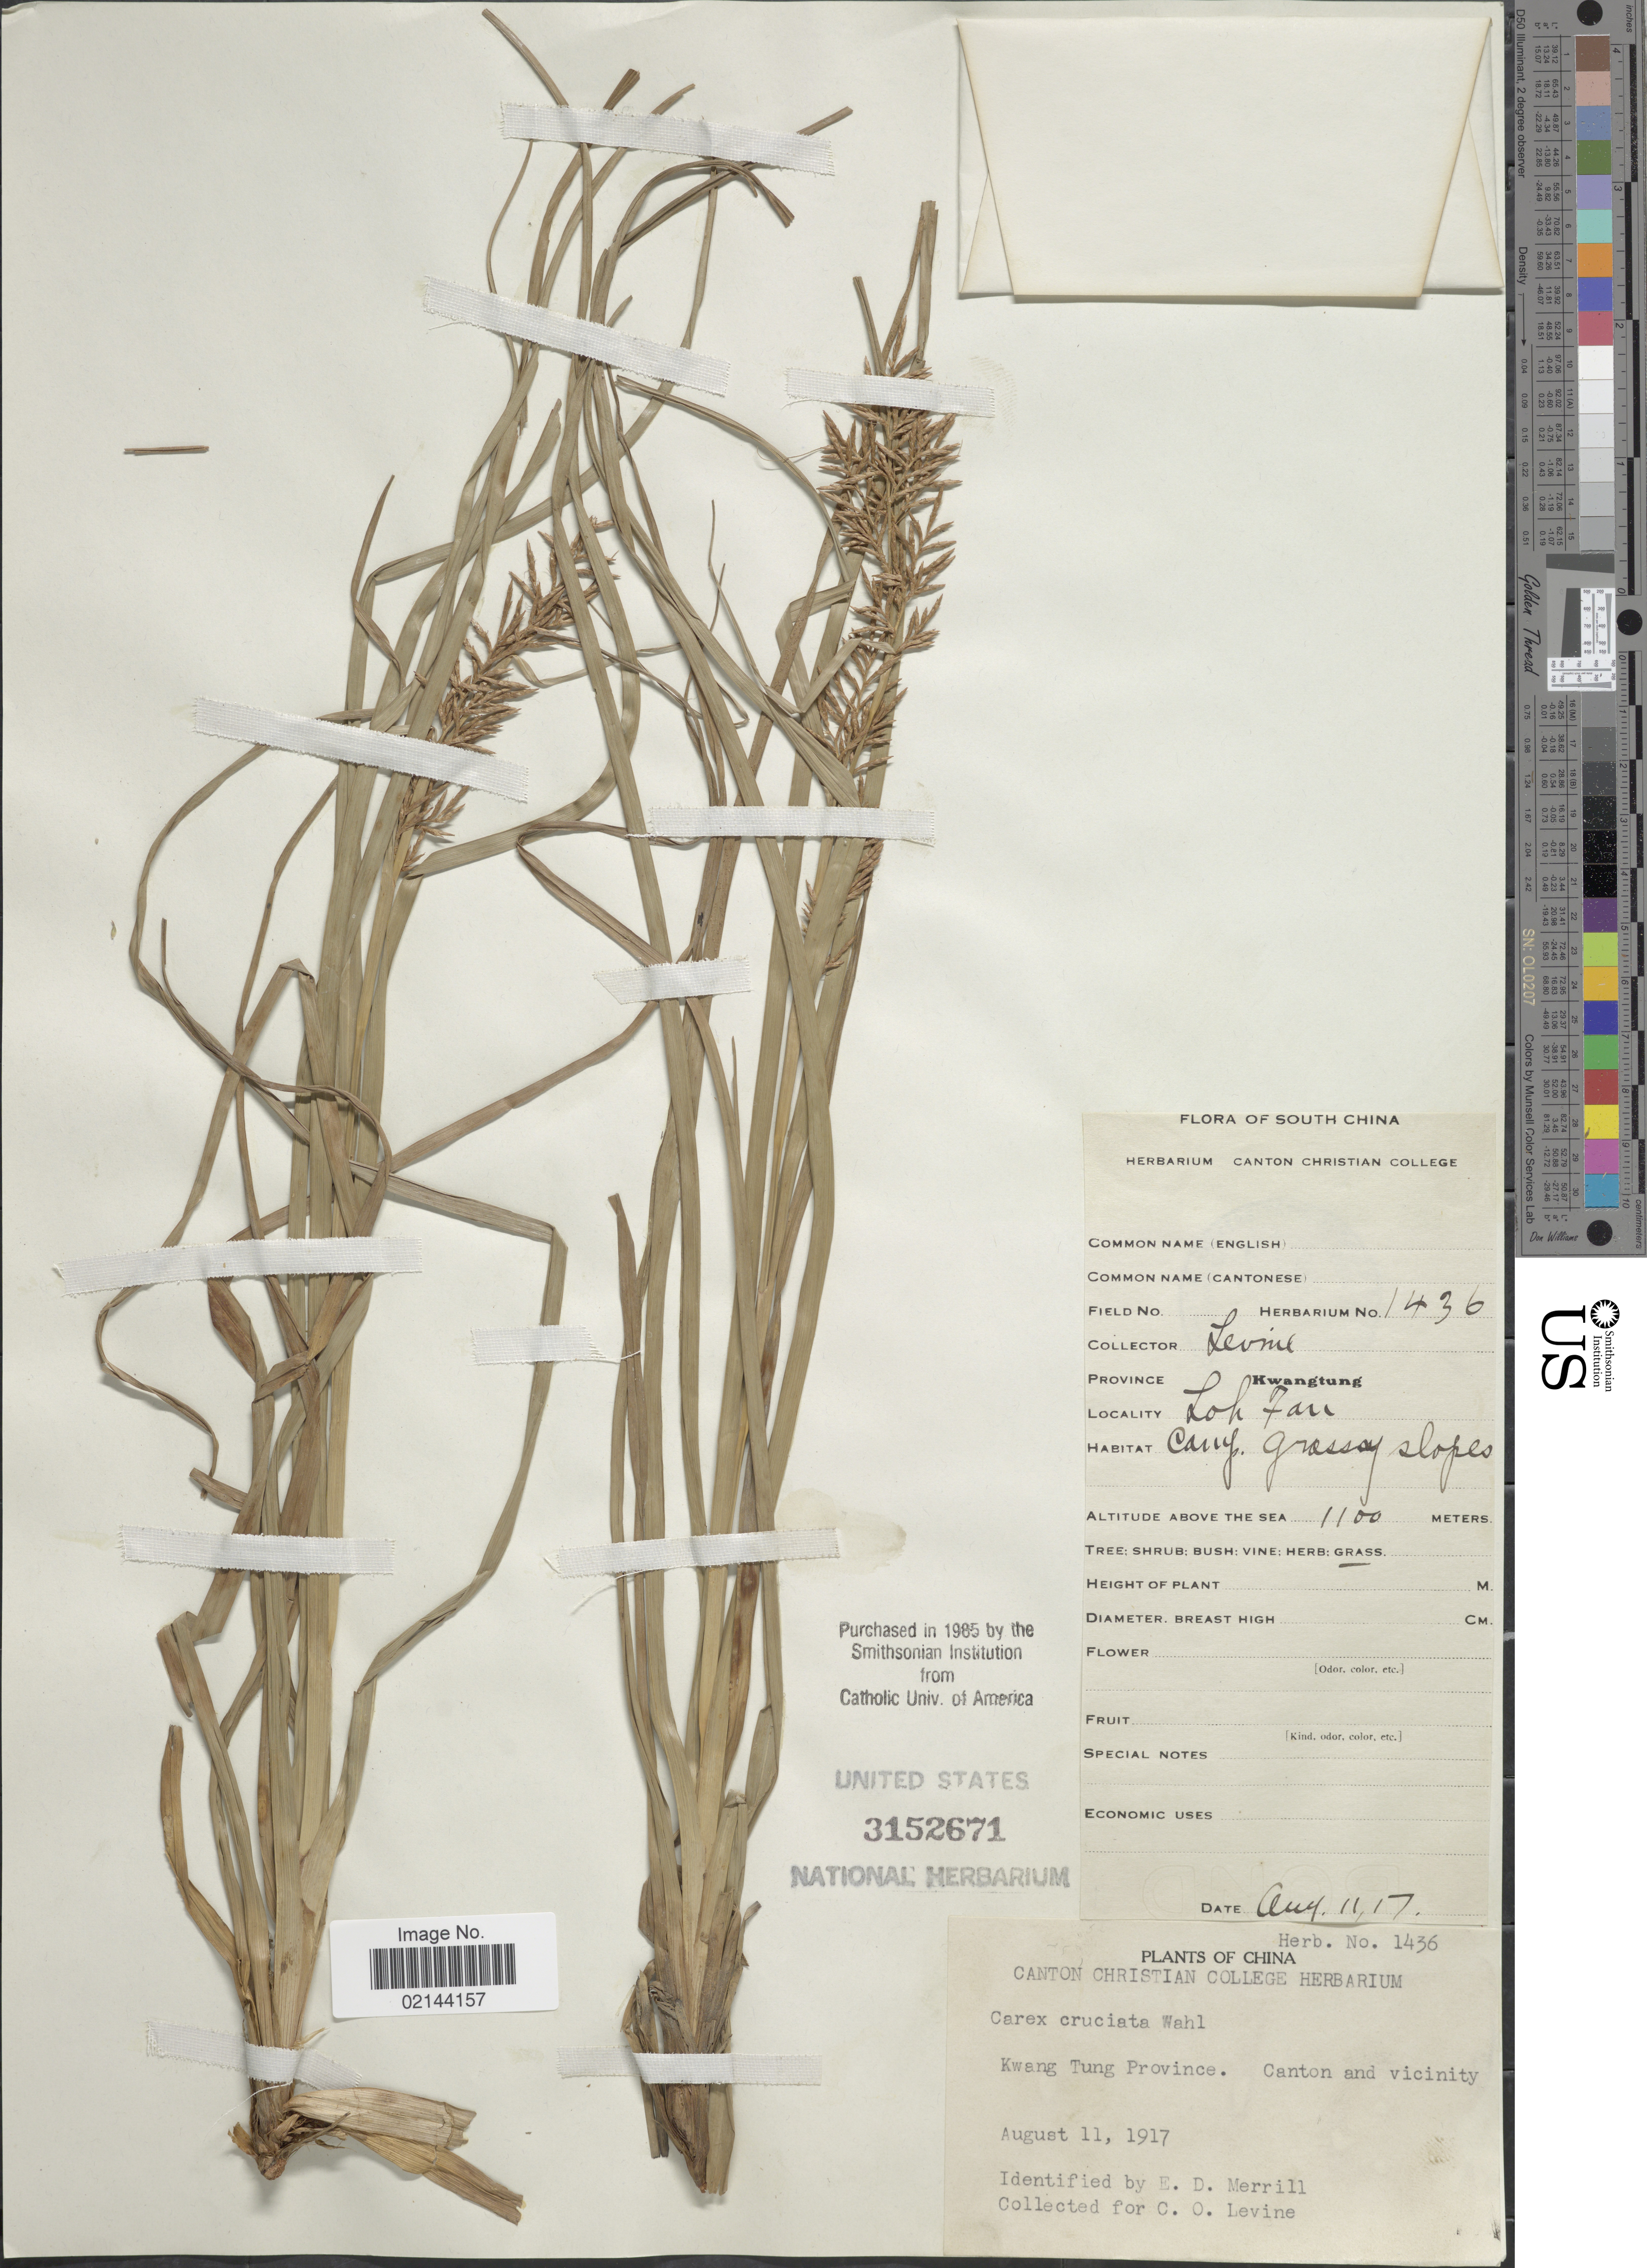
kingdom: Plantae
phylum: Tracheophyta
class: Liliopsida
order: Poales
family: Cyperaceae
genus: Carex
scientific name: Carex cruciata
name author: Wahlenb.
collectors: C. O. Levine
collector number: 1436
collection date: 1917-08-11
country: China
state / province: Guangdong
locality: Kwang Tung Province, Canton and Vicinity, Loh Fau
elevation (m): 1100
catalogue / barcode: US 3152671